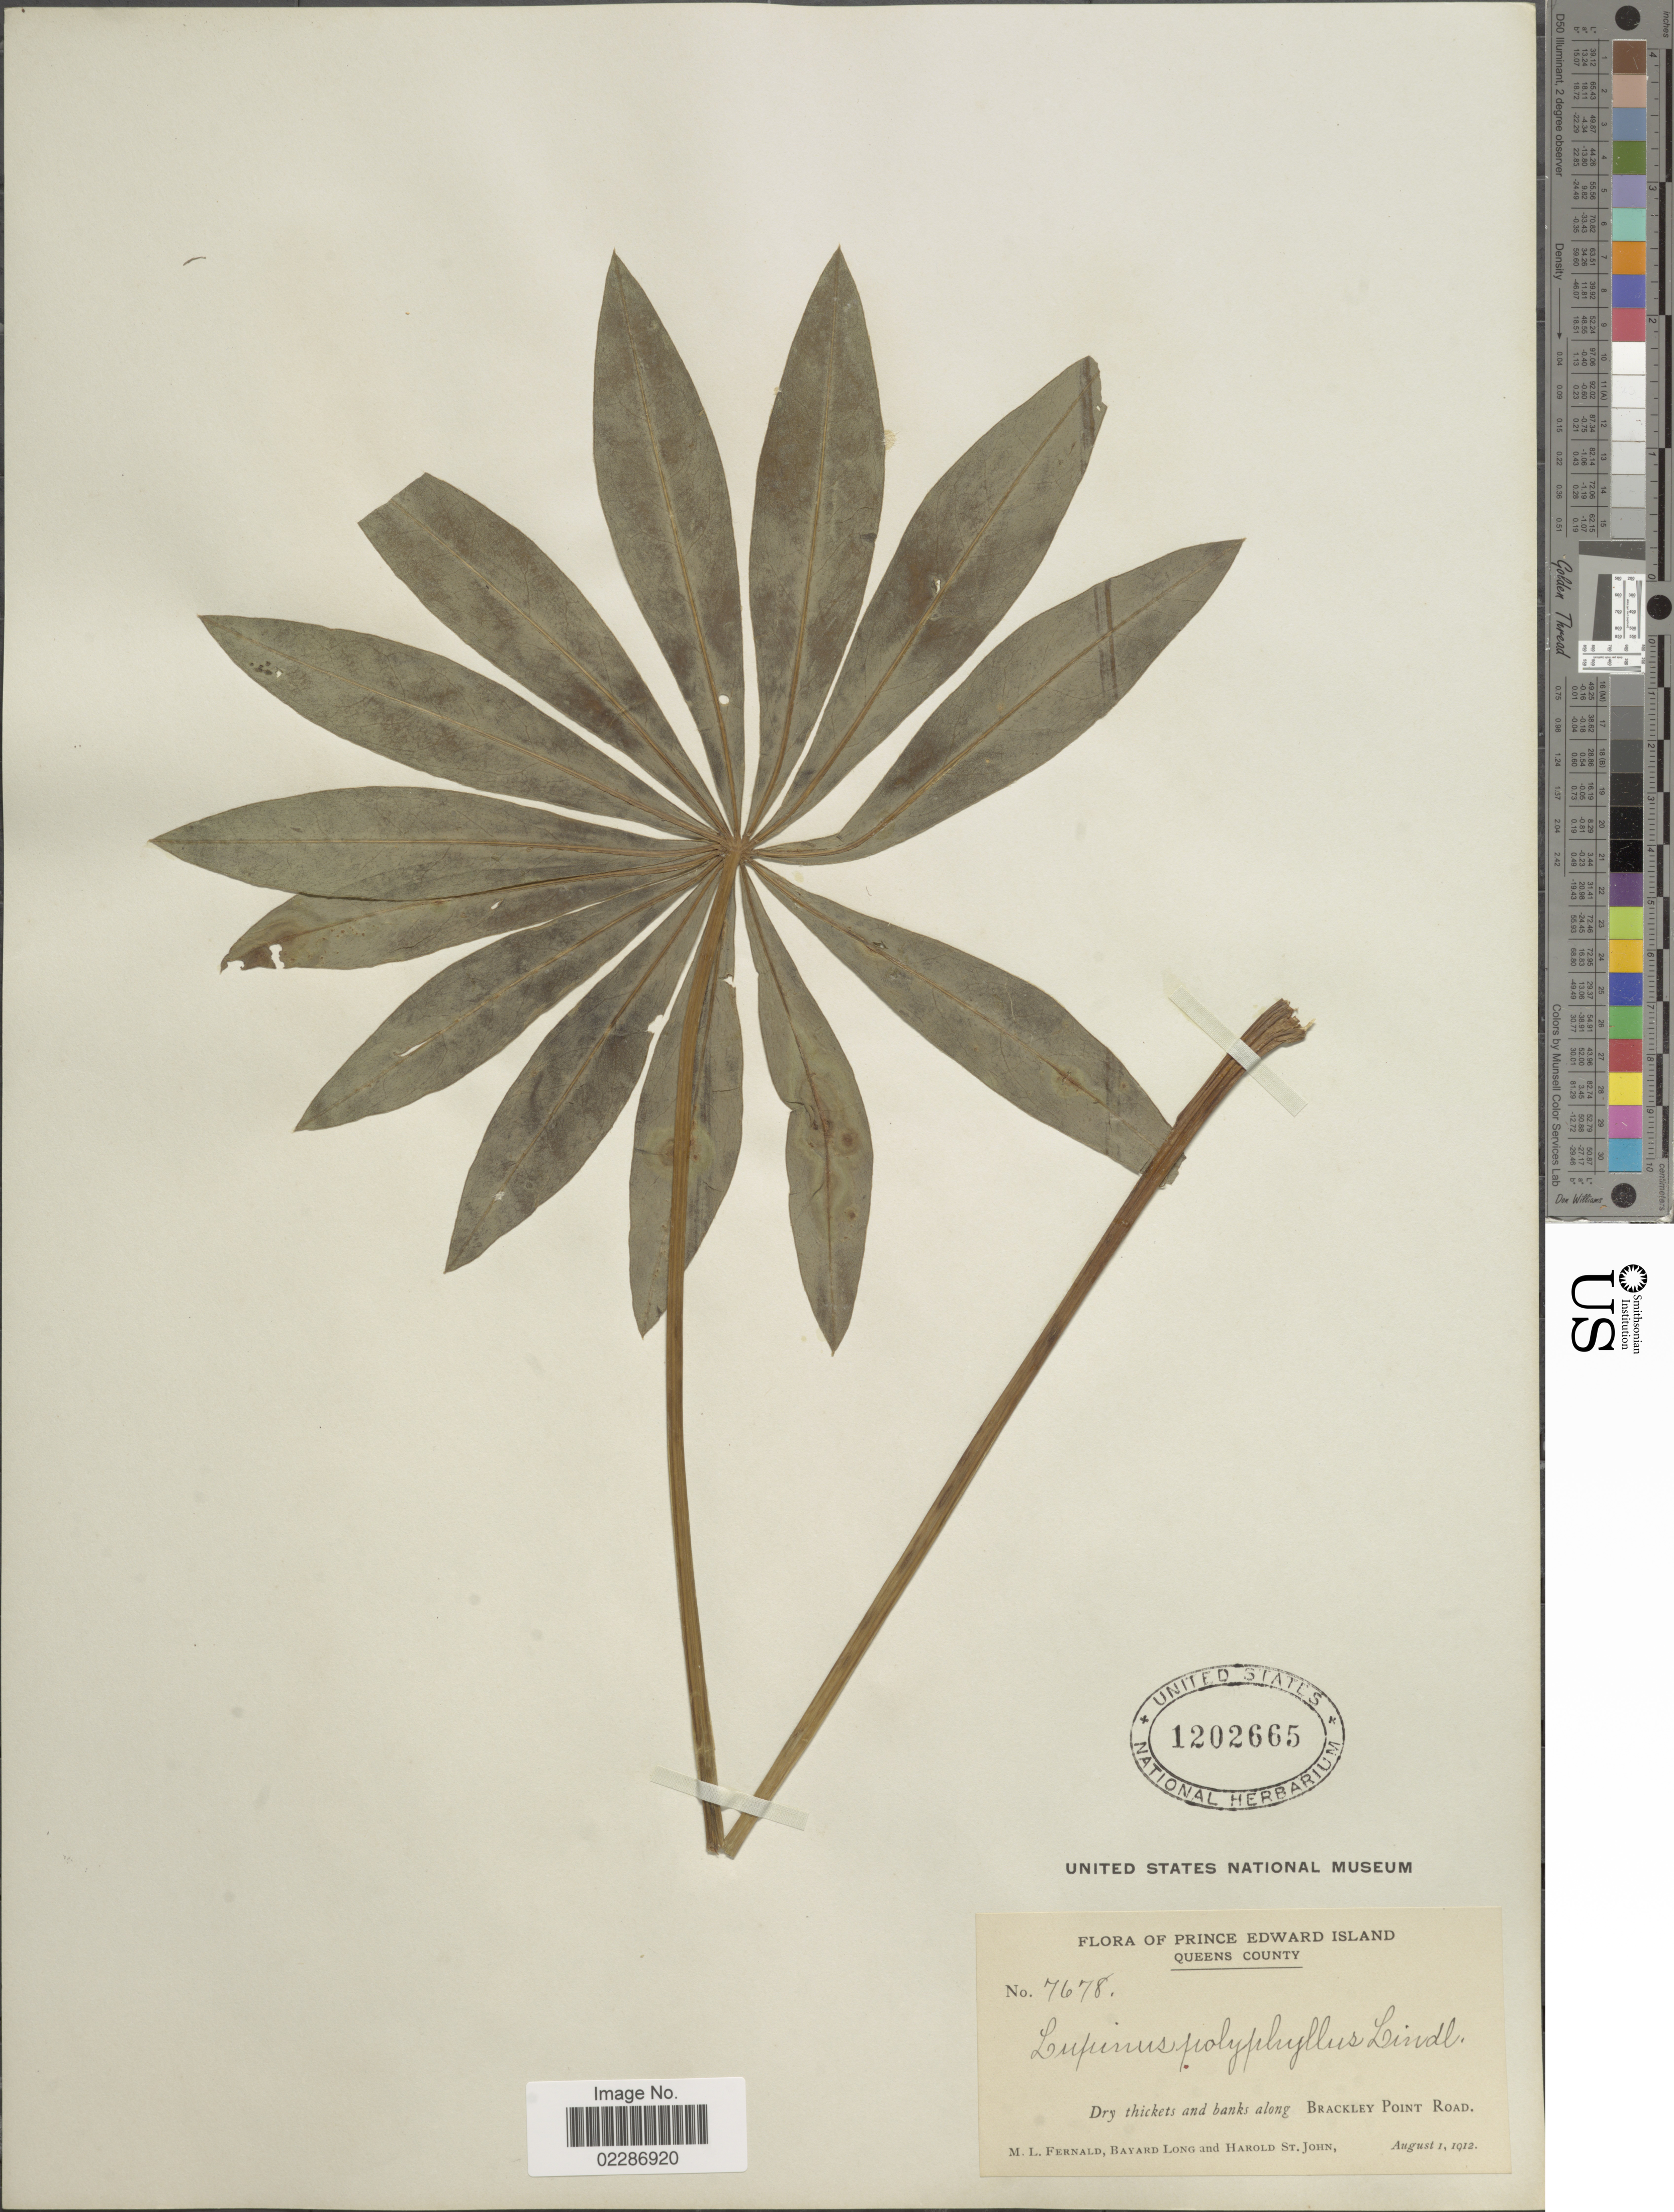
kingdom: Plantae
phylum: Tracheophyta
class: Magnoliopsida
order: Fabales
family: Fabaceae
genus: Lupinus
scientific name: Lupinus polyphyllus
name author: Lindl.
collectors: M. L. Fernald & H. St. John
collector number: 7678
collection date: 1912-08-01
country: Canada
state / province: Prince Edward Island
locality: Queens County, Dry thickets and banks along Brackley Point Road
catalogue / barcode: US 1202665